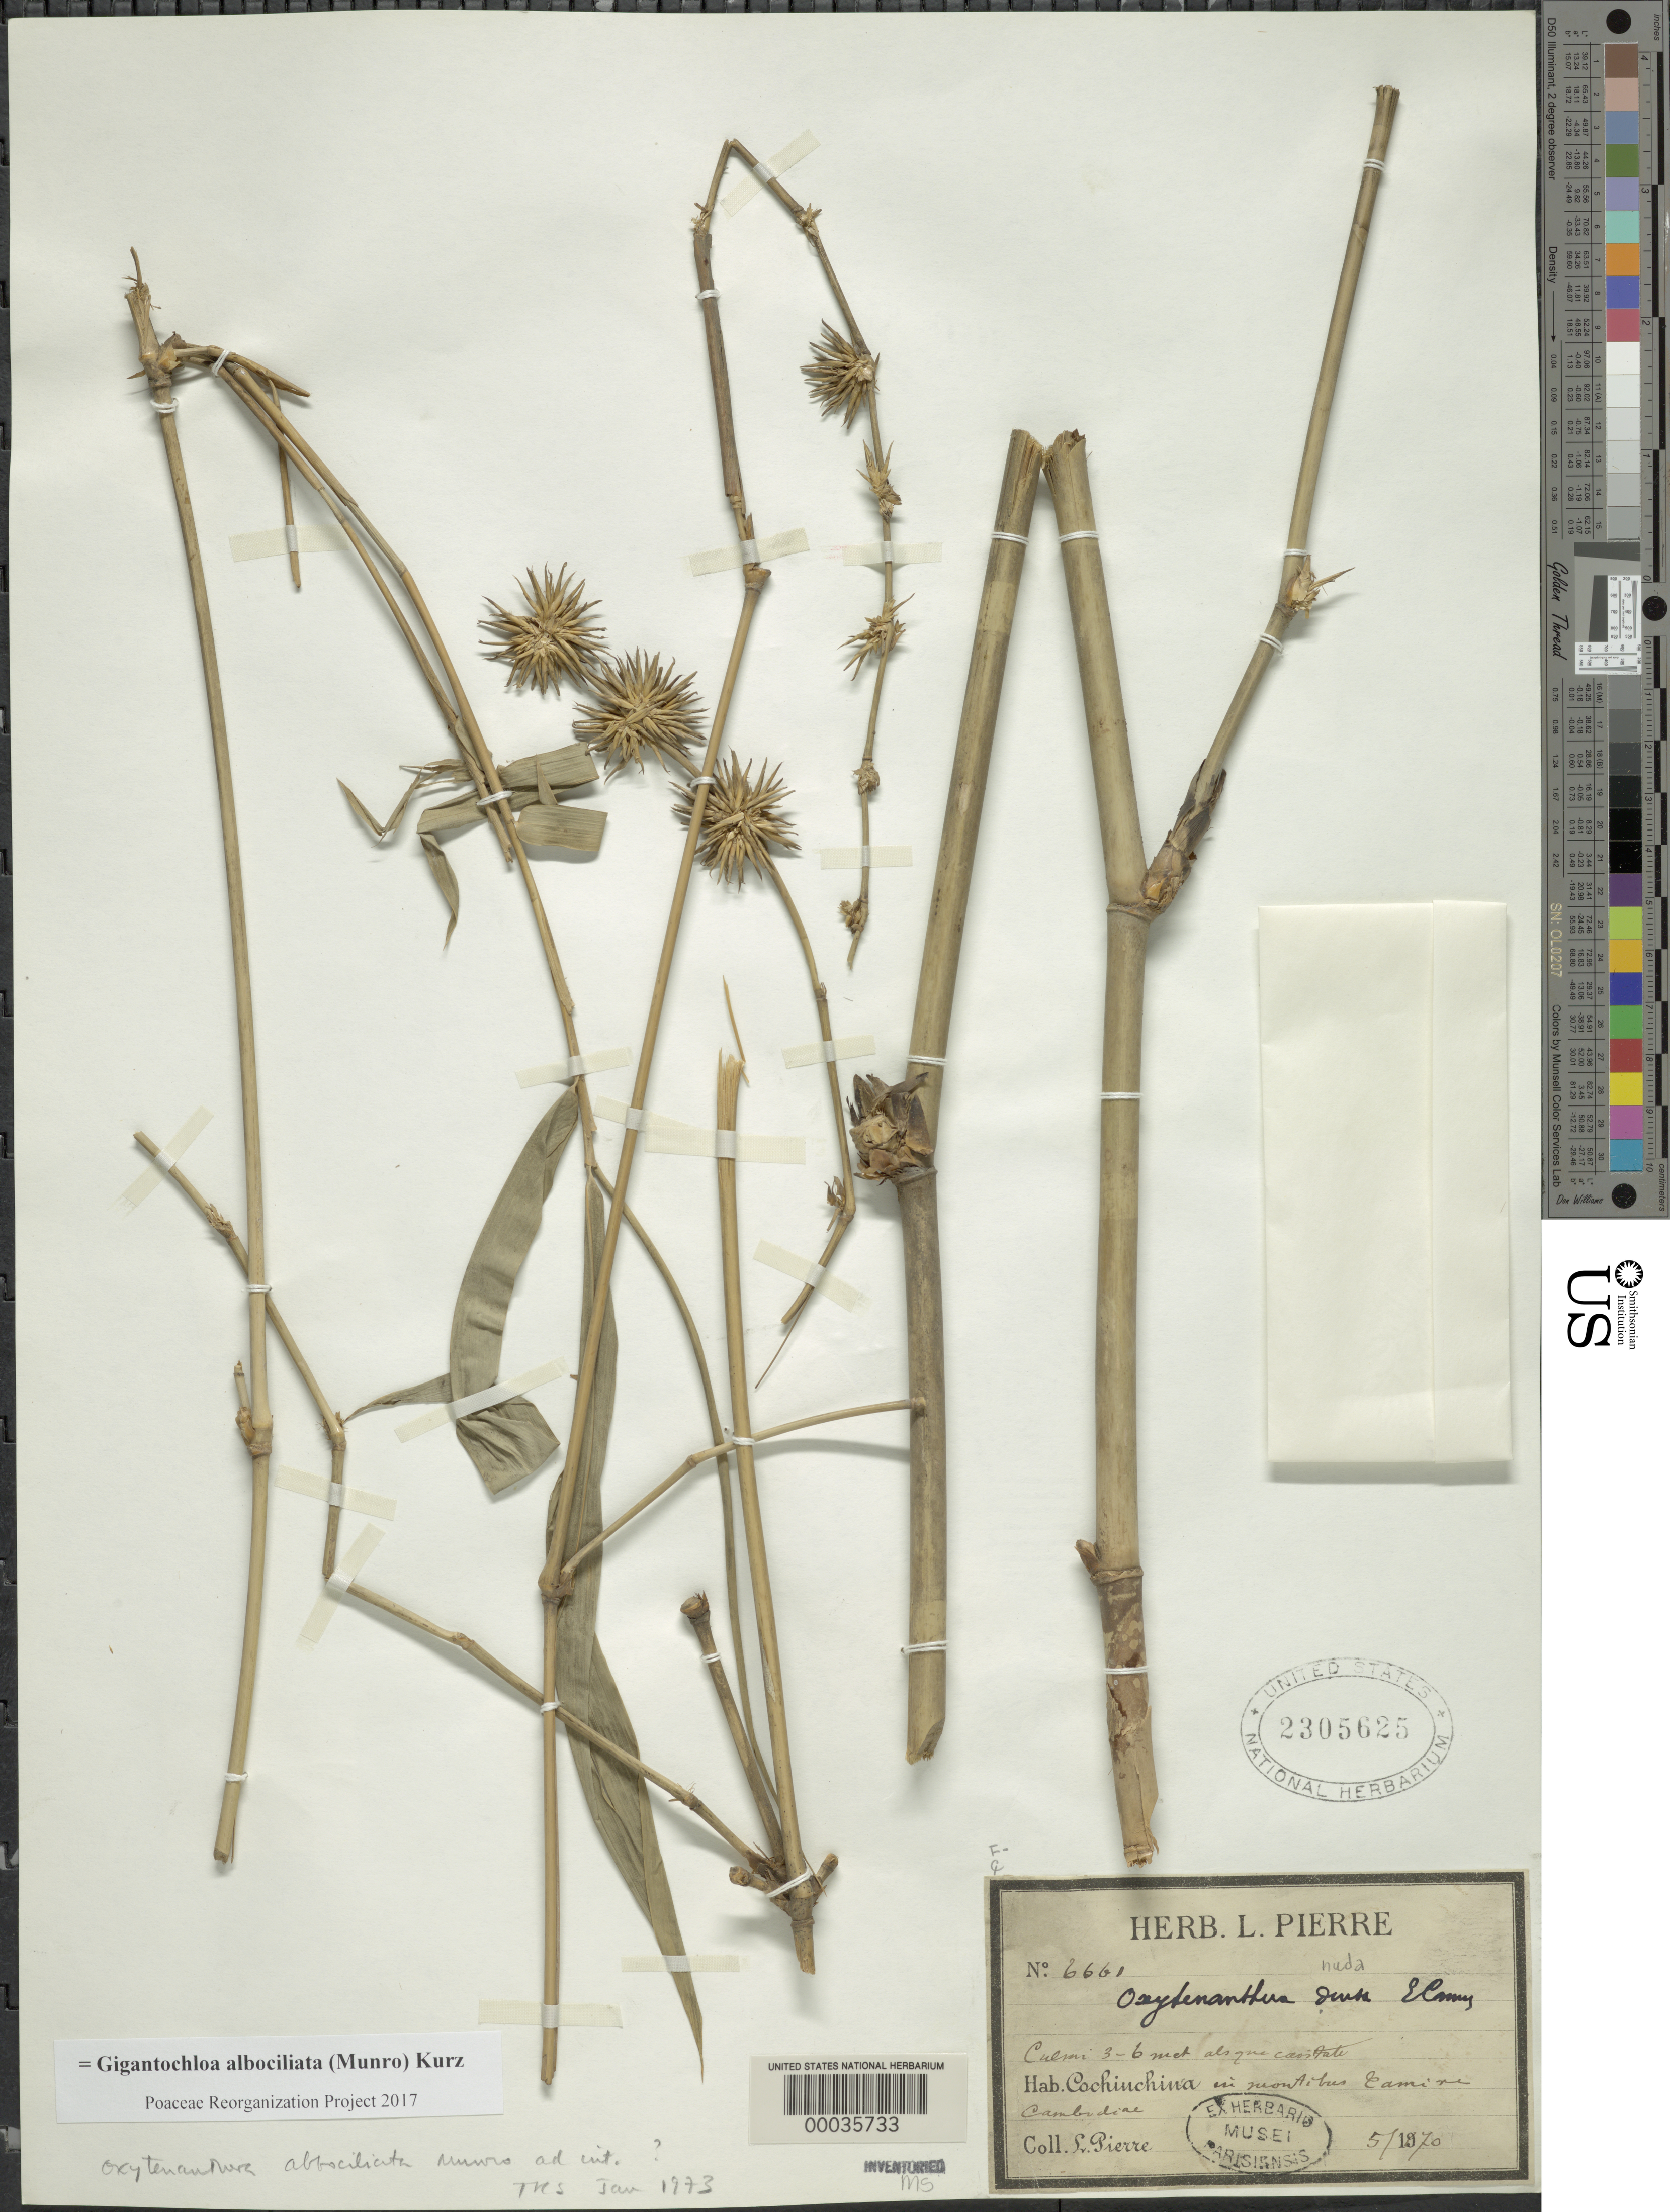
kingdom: Plantae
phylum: Tracheophyta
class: Liliopsida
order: Poales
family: Poaceae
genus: Gigantochloa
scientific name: Gigantochloa albociliata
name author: (Munro) Kurz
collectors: J. Pierre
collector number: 6661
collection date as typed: May 1970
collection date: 1970-05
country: Vietnam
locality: Cochinchina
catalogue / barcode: US 2305625